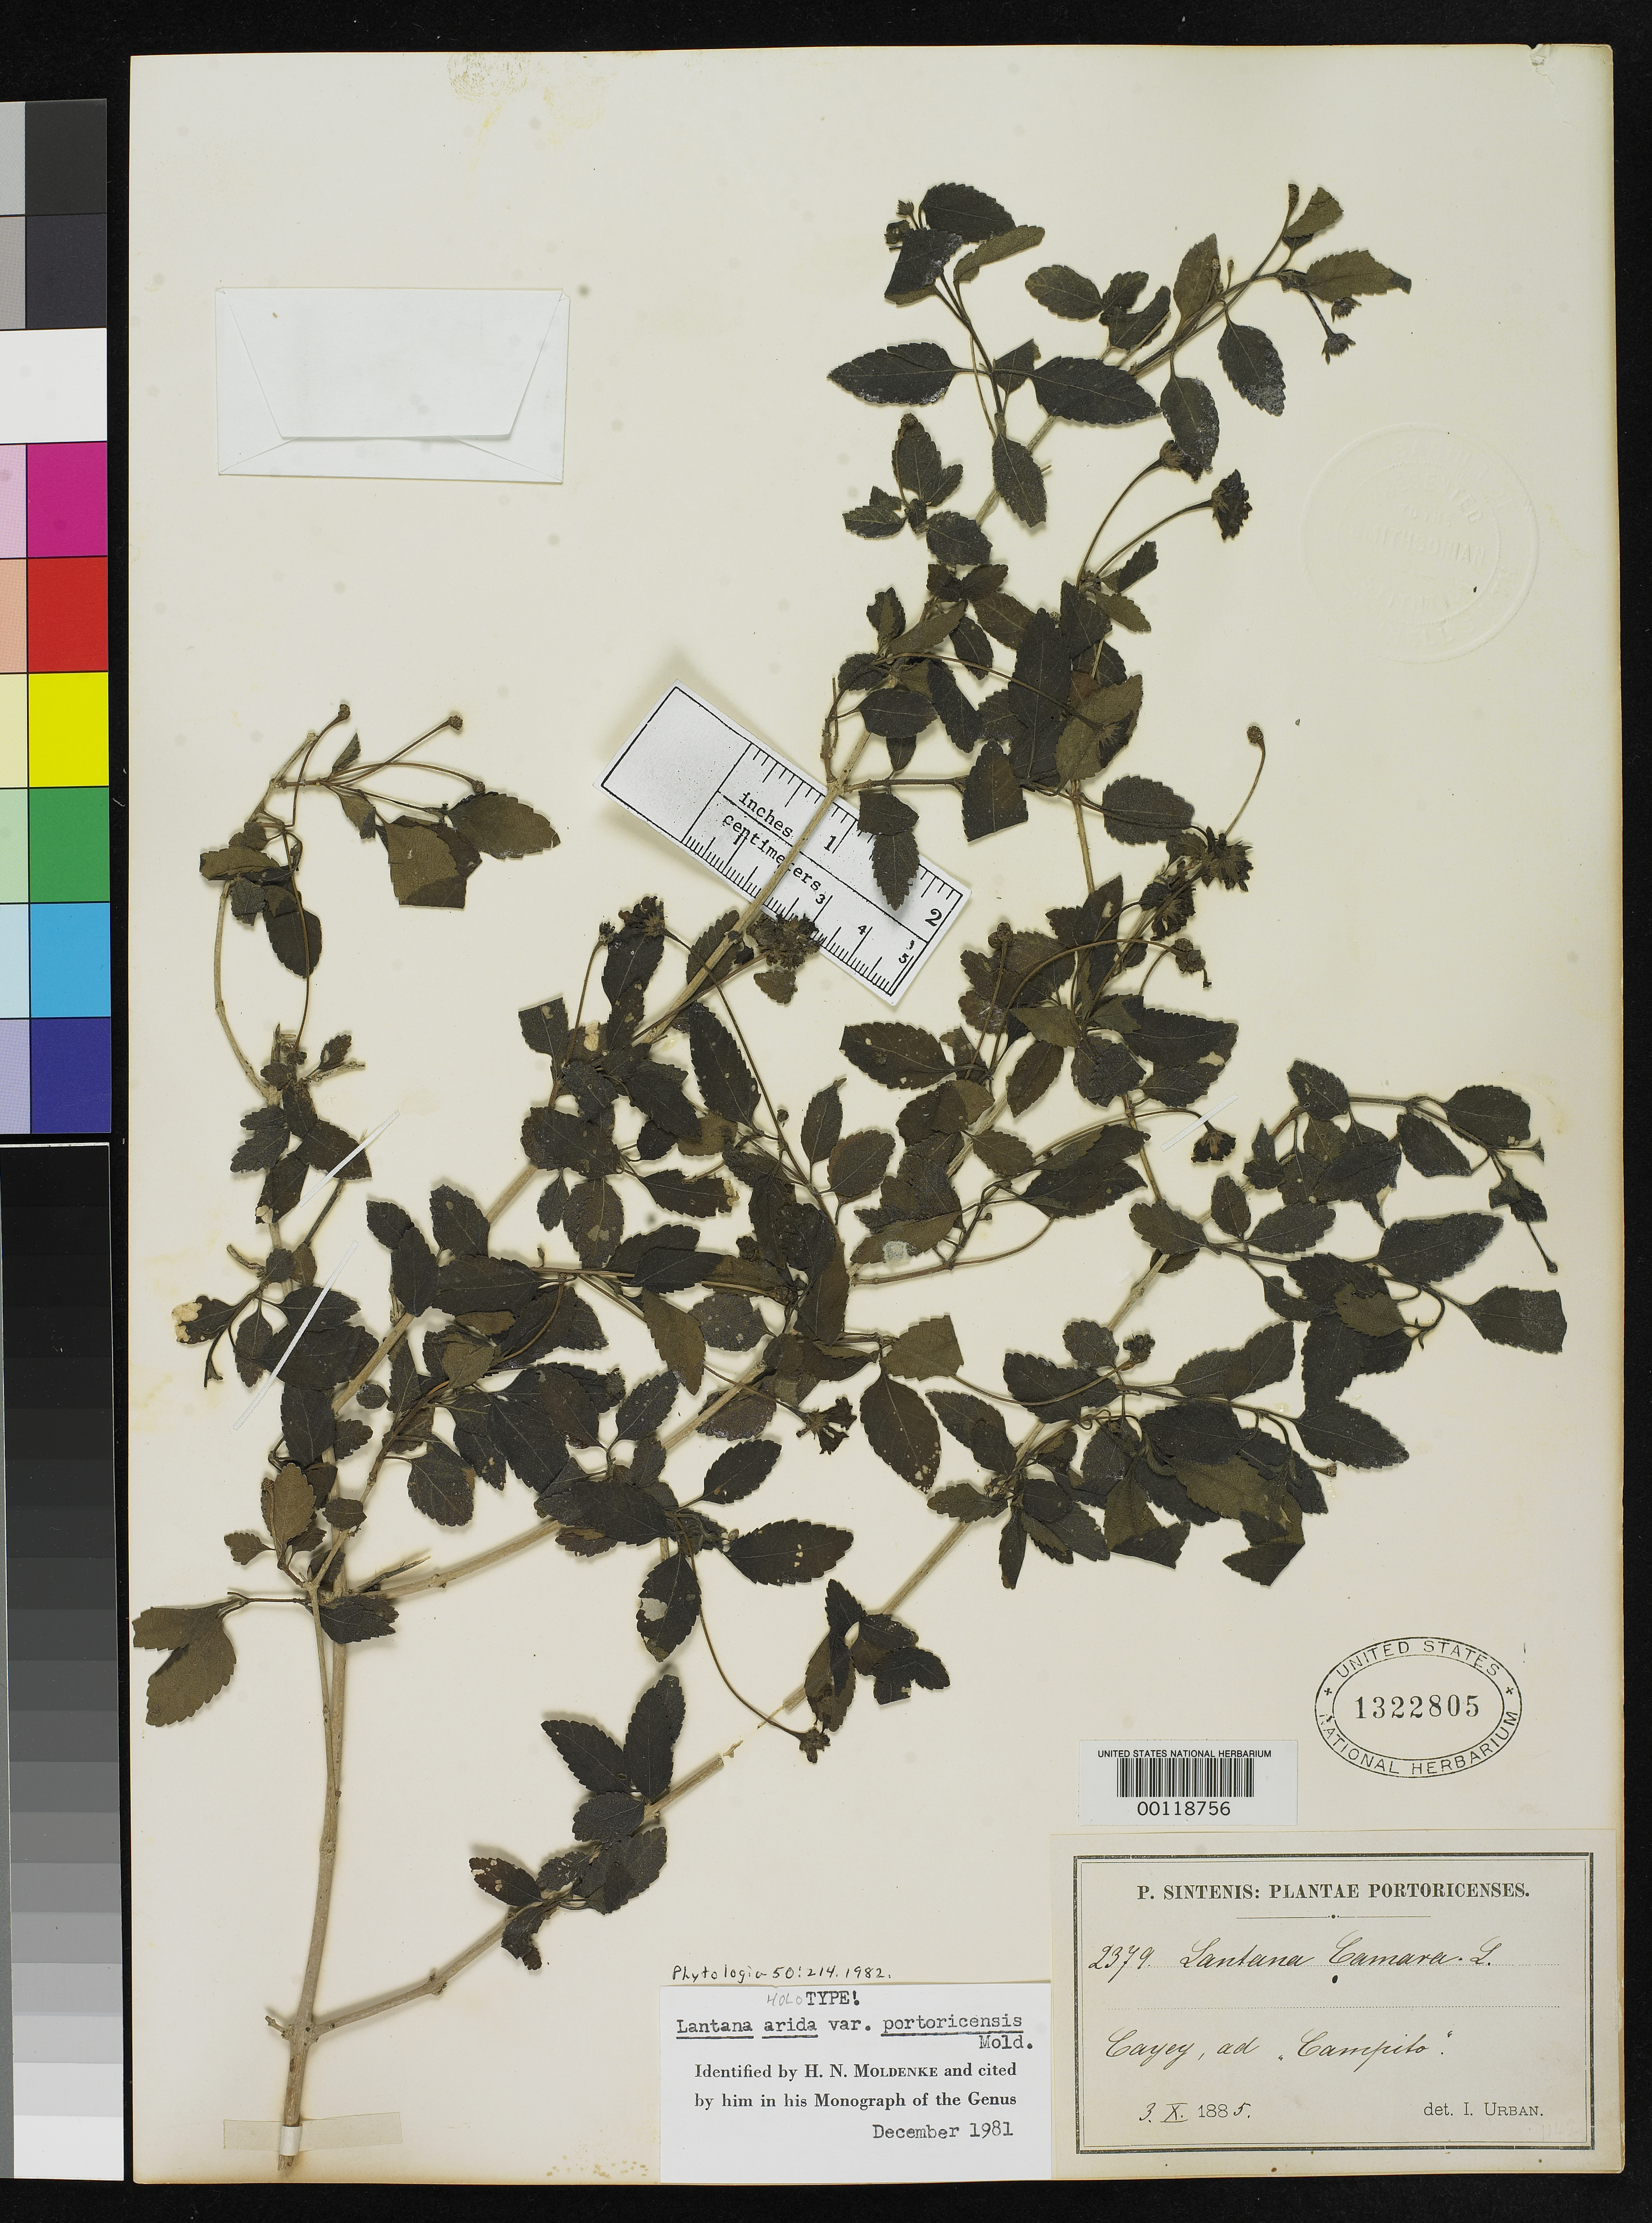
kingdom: Plantae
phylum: Tracheophyta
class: Magnoliopsida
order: Lamiales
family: Verbenaceae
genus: Lantana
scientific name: Lantana arida var. portoricensis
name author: Moldenke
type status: Holotype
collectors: P. Sintenis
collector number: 2379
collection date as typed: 03 Oct 1885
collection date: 1885-10-03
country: Puerto Rico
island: Greater Antilles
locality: Cayey, Campito.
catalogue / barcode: US 1322805